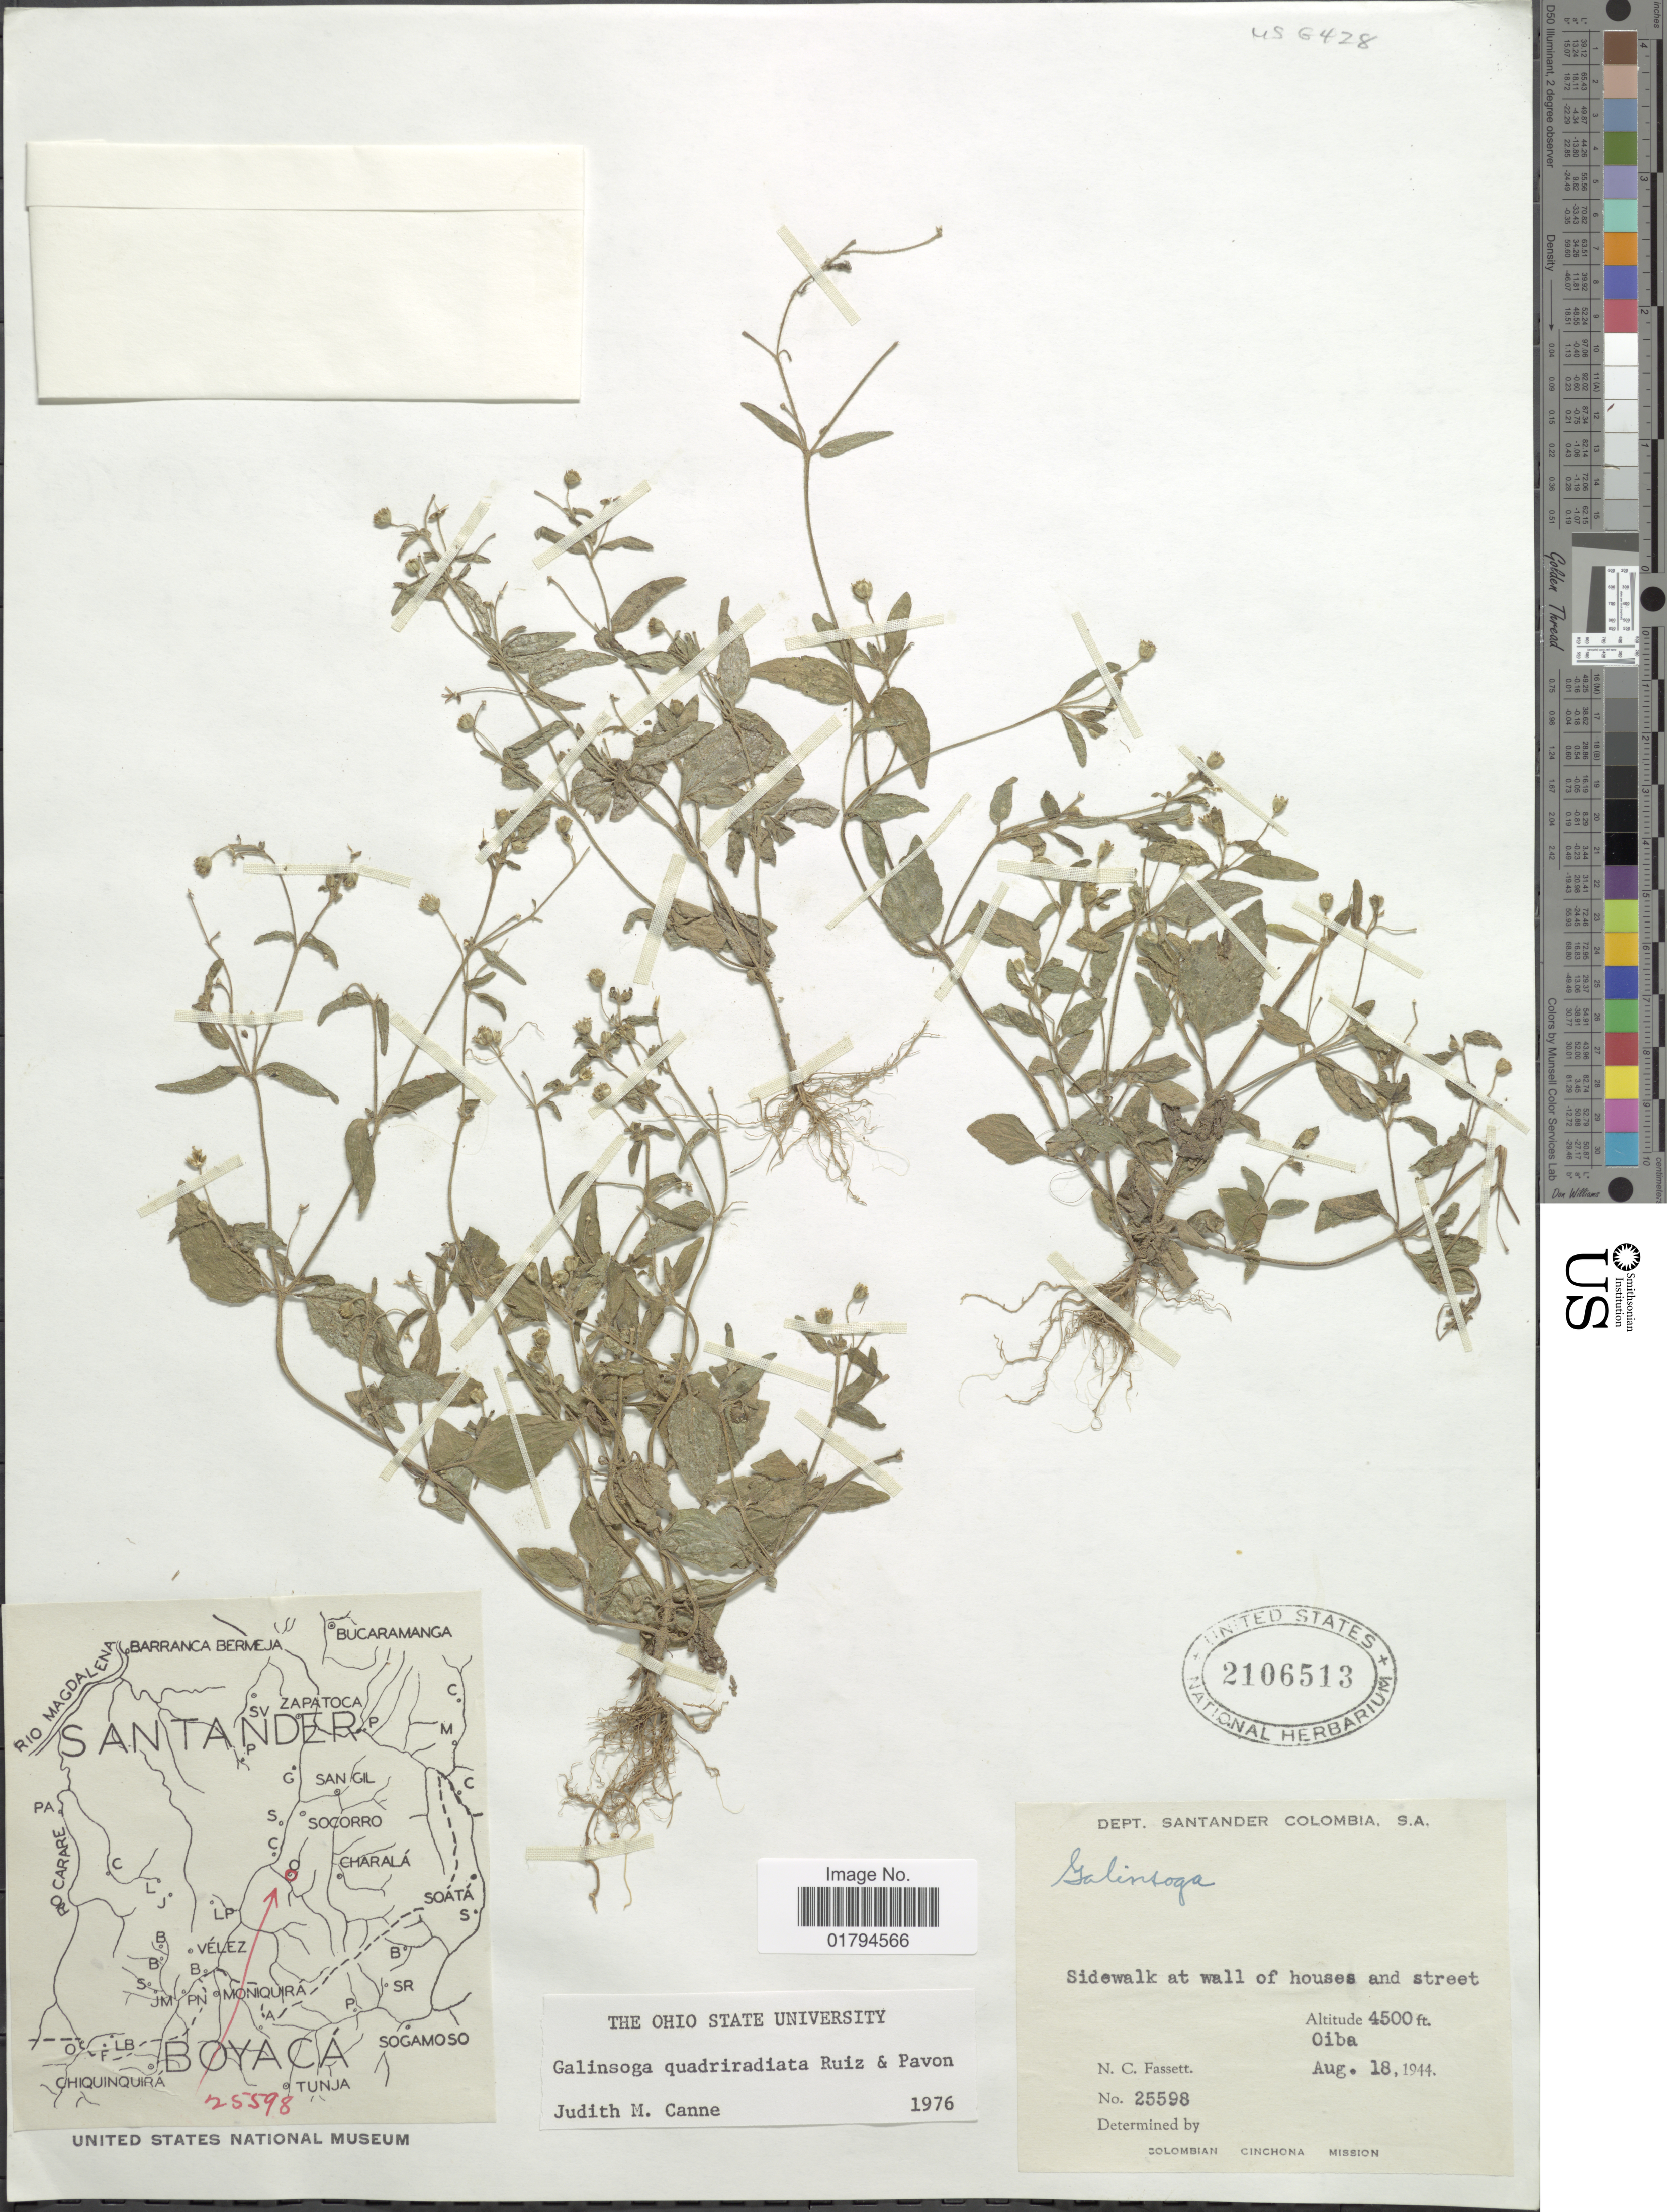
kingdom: Plantae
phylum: Tracheophyta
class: Magnoliopsida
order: Asterales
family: Asteraceae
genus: Galinsoga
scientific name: Galinsoga quadriradiata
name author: Ruiz & Pav.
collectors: N. C. Fassett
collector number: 25598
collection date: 1944-08-18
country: Colombia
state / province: Santander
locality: Sidewalk at wall of houses and street. Oiba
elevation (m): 1372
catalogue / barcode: US 2106513